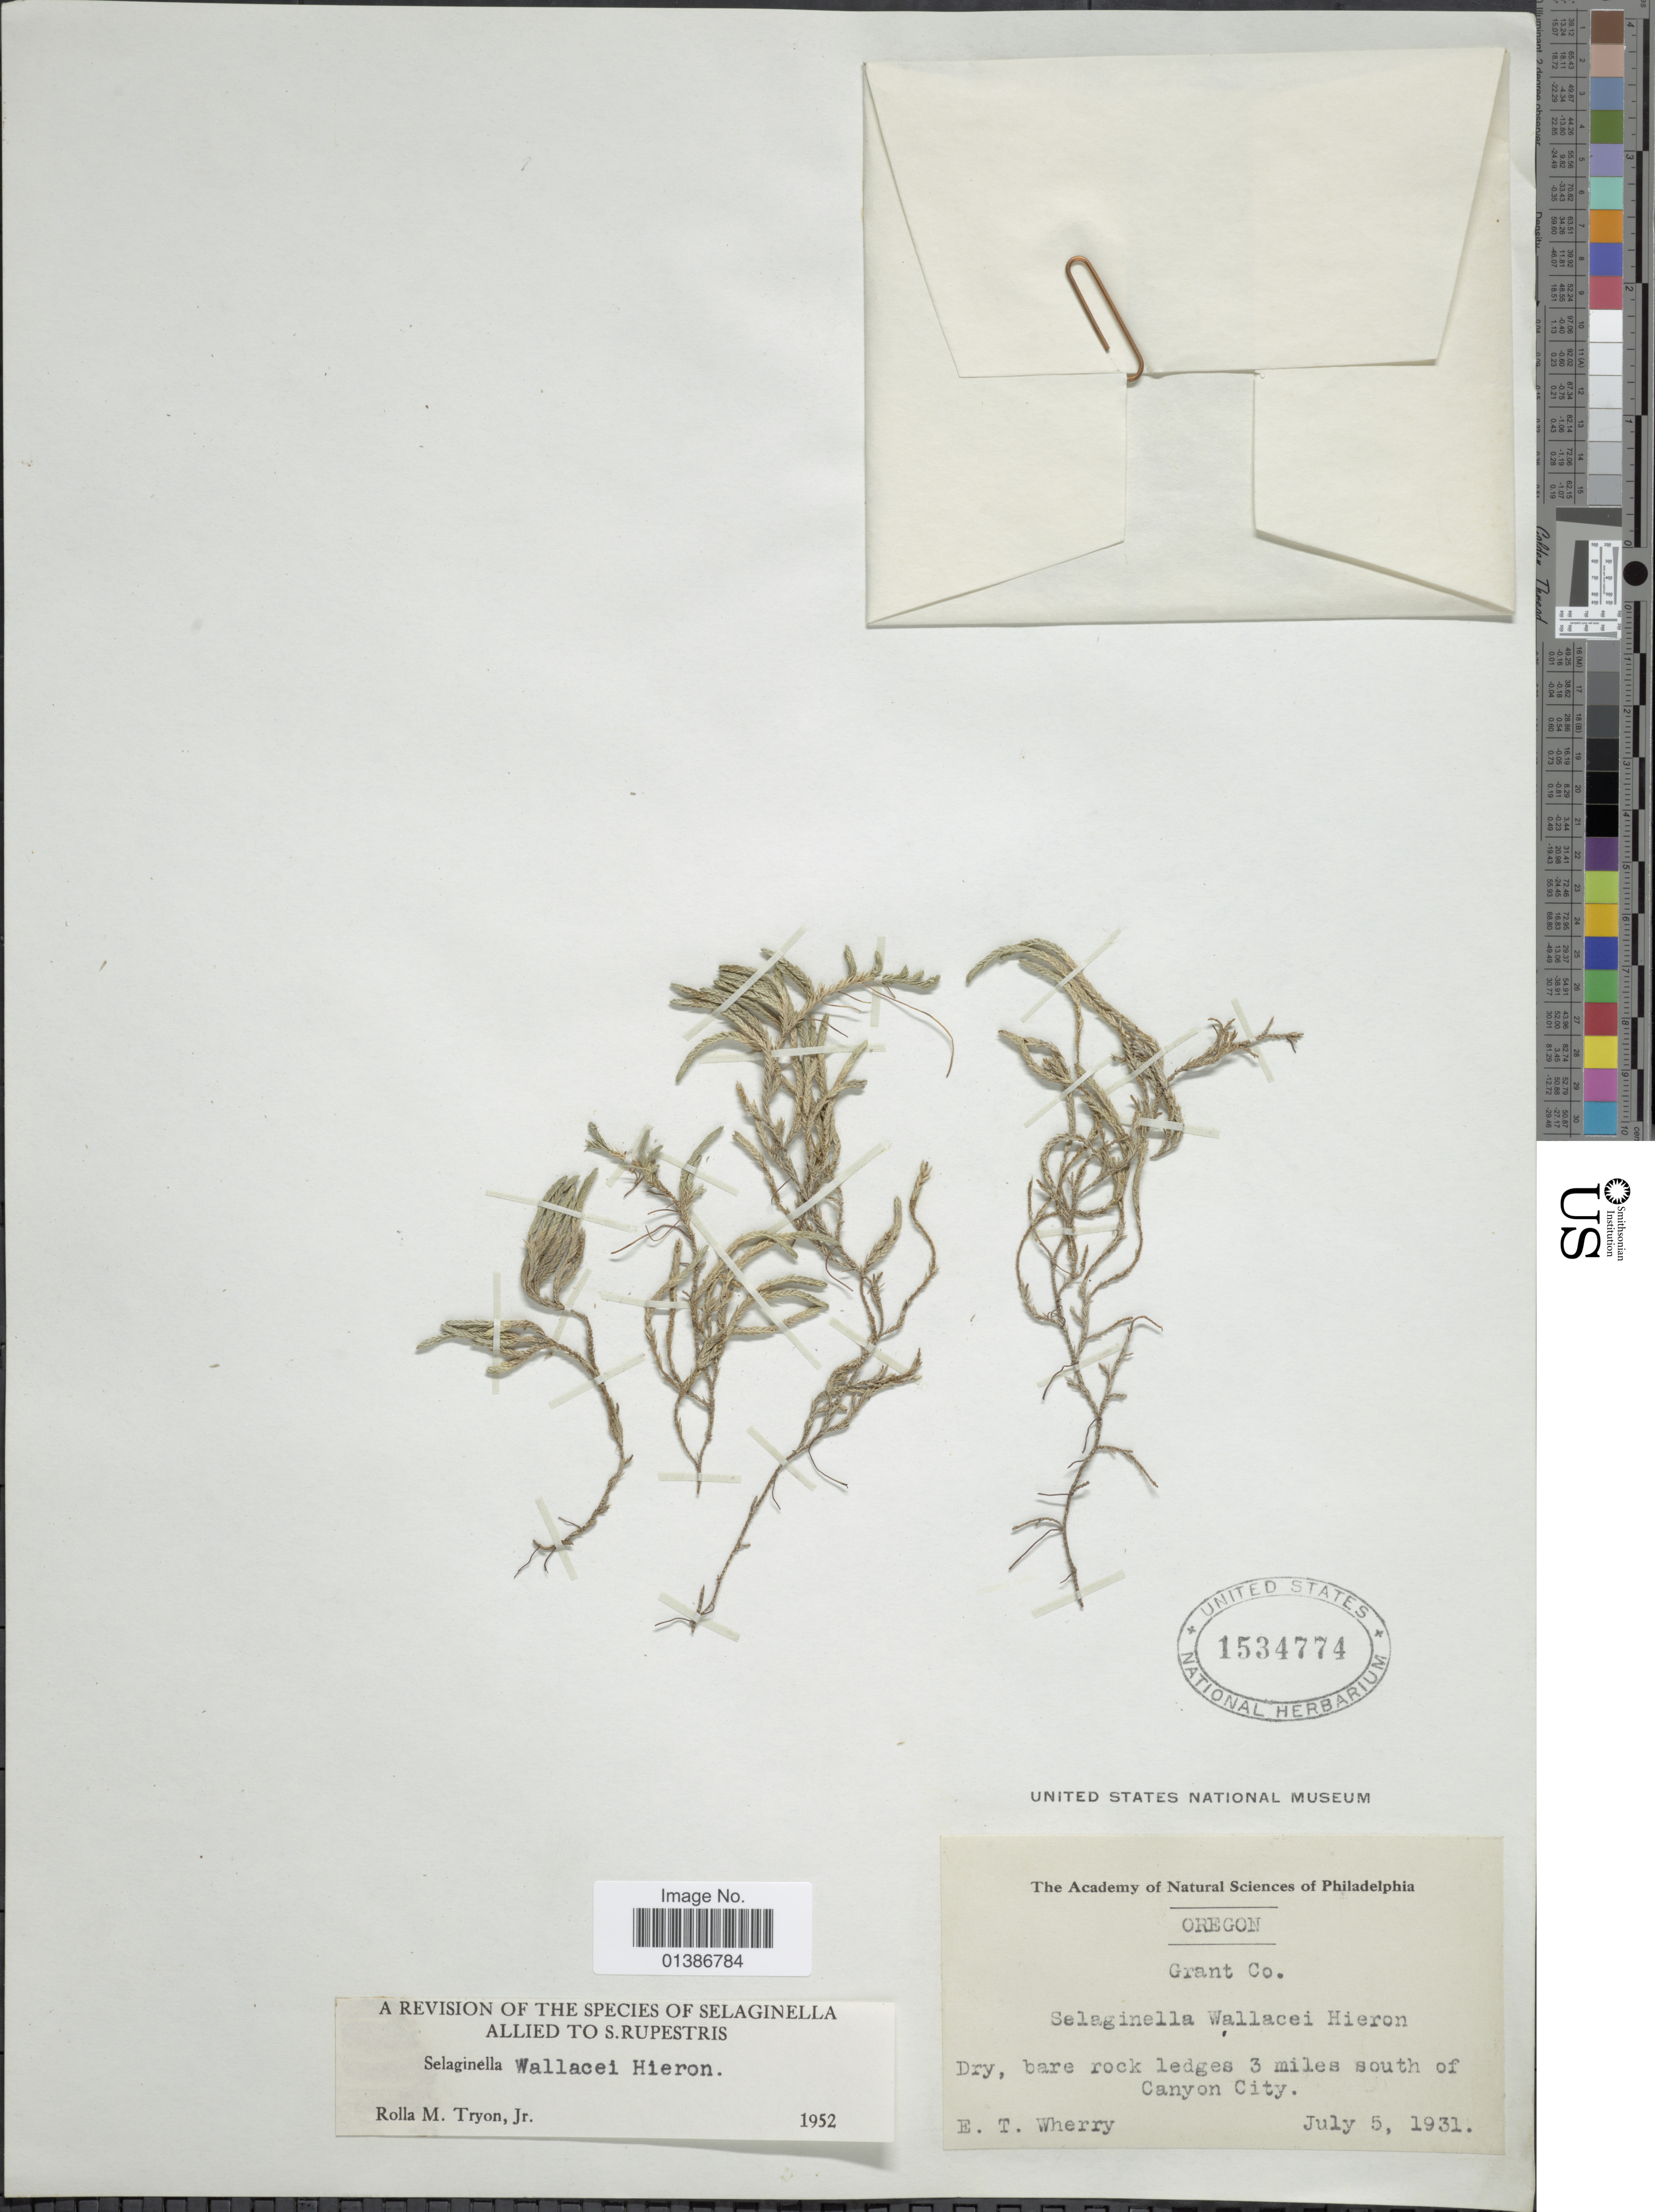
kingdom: Plantae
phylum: Tracheophyta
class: Lycopodiopsida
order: Selaginellales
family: Selaginellaceae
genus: Selaginella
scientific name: Selaginella wallacei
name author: Hieron.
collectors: E. T. Wherry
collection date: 1931-07-05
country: United States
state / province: Oregon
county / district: Grant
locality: Grant Co. Dry, bare rock ledges 3 miles south of Canyon City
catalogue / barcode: US 1534774